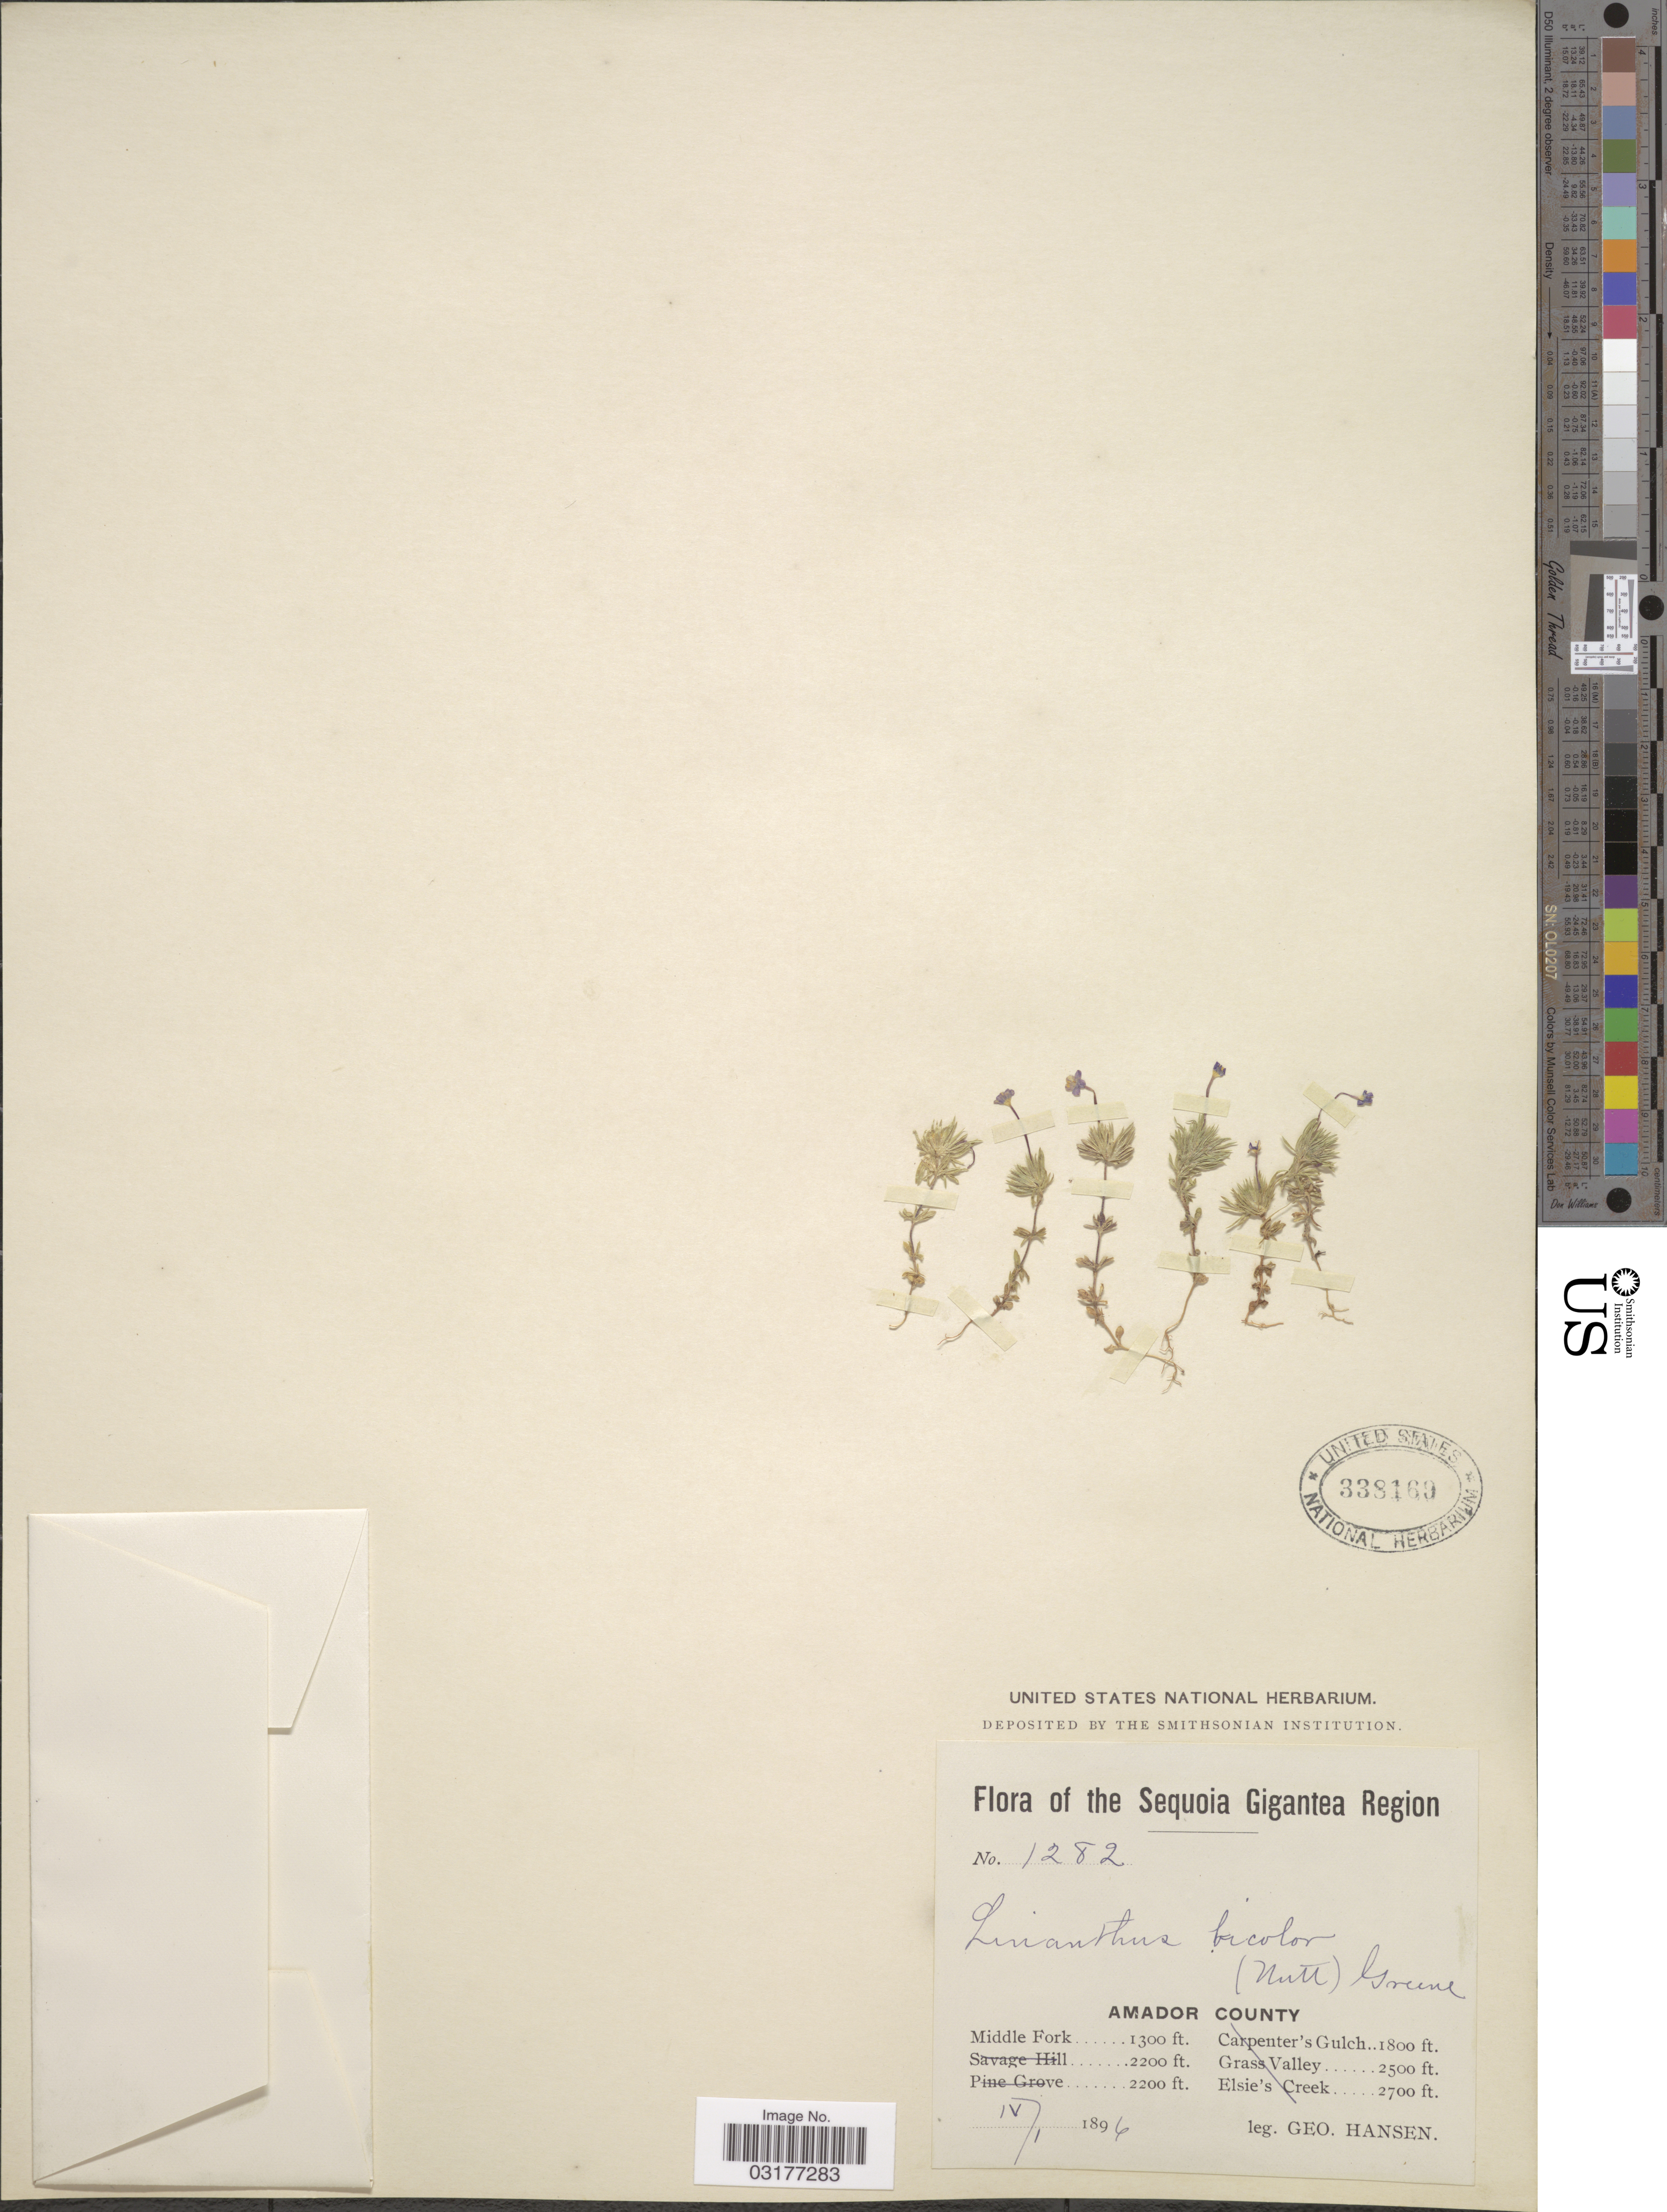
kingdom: Plantae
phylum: Tracheophyta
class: Magnoliopsida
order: Ericales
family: Polemoniaceae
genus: Leptosiphon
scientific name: Leptosiphon bicolor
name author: Nutt.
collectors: G. Hansen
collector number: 1282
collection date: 1896-04-01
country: United States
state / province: California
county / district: Amador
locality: The Sequoia Gigantea Region. Amador County. Middle Fork.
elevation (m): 396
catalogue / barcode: US 338169